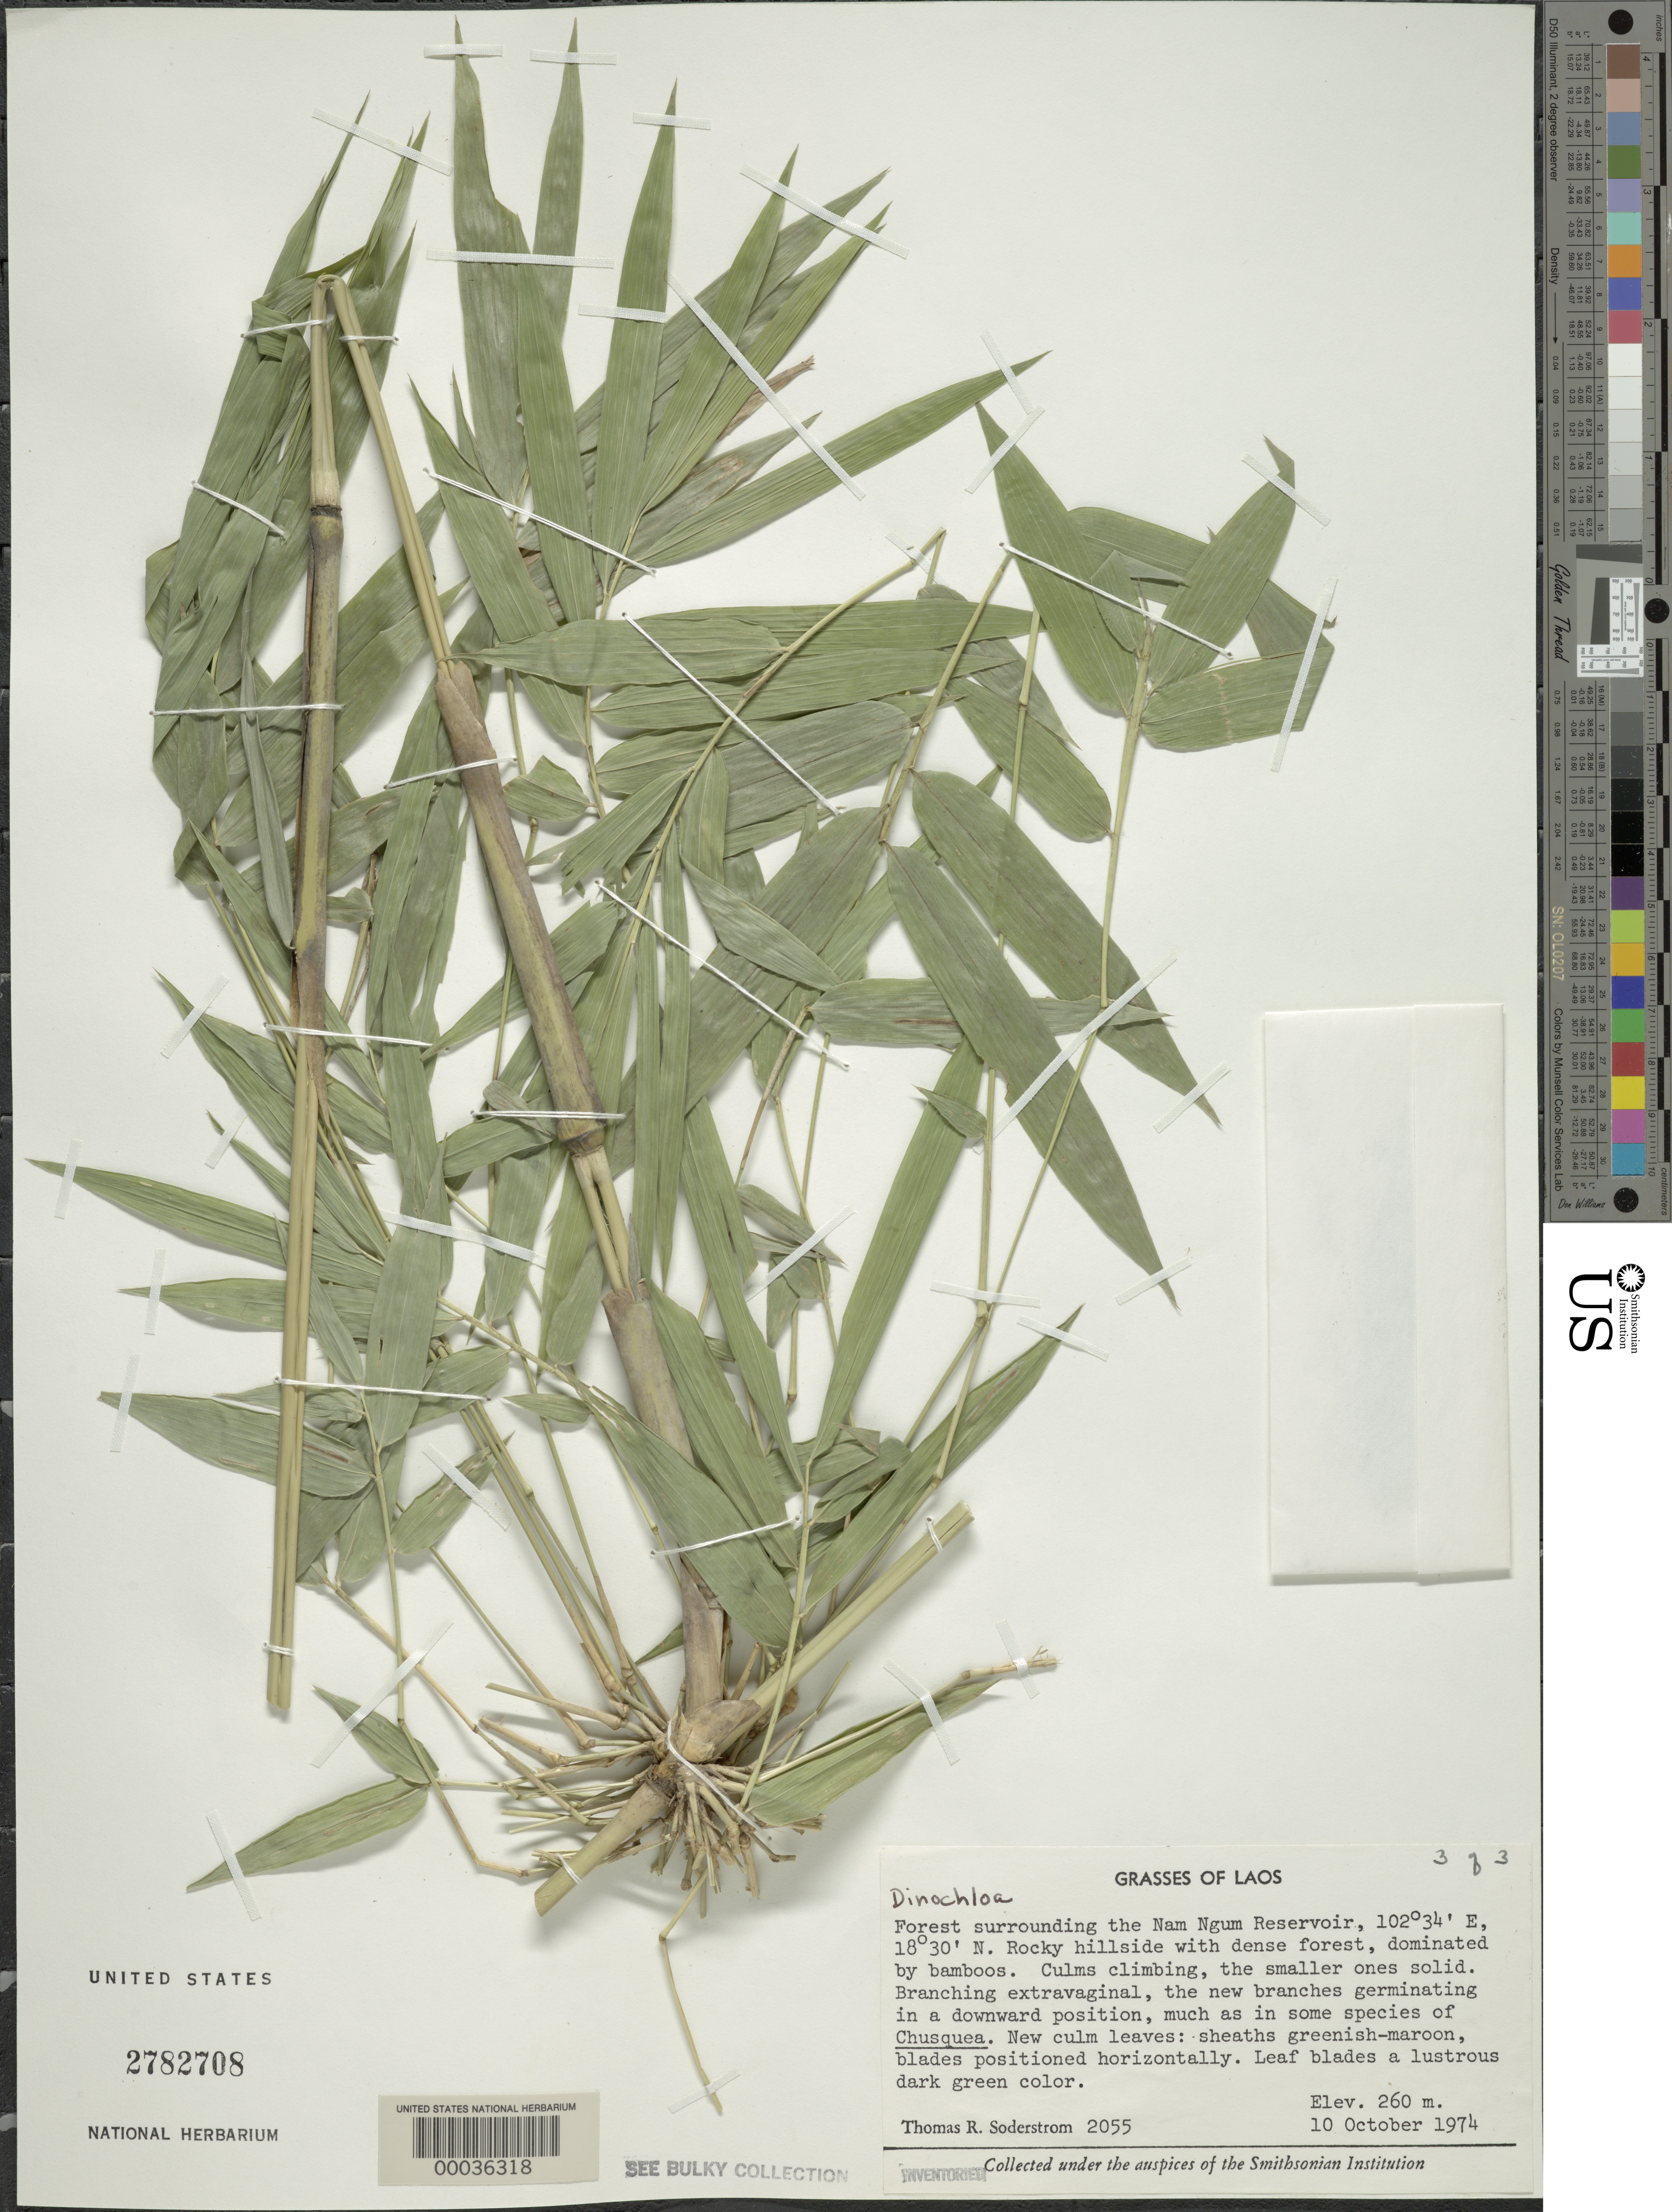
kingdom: Plantae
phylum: Tracheophyta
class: Liliopsida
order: Poales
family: Poaceae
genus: Dinochloa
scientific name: Dinochloa sp.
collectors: T. R. Soderstrom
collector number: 2055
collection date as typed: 10 Oct 1974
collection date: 1974-10-10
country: Laos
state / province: Viangchan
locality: Nam Ngum Reservoir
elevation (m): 260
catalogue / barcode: US 2782708